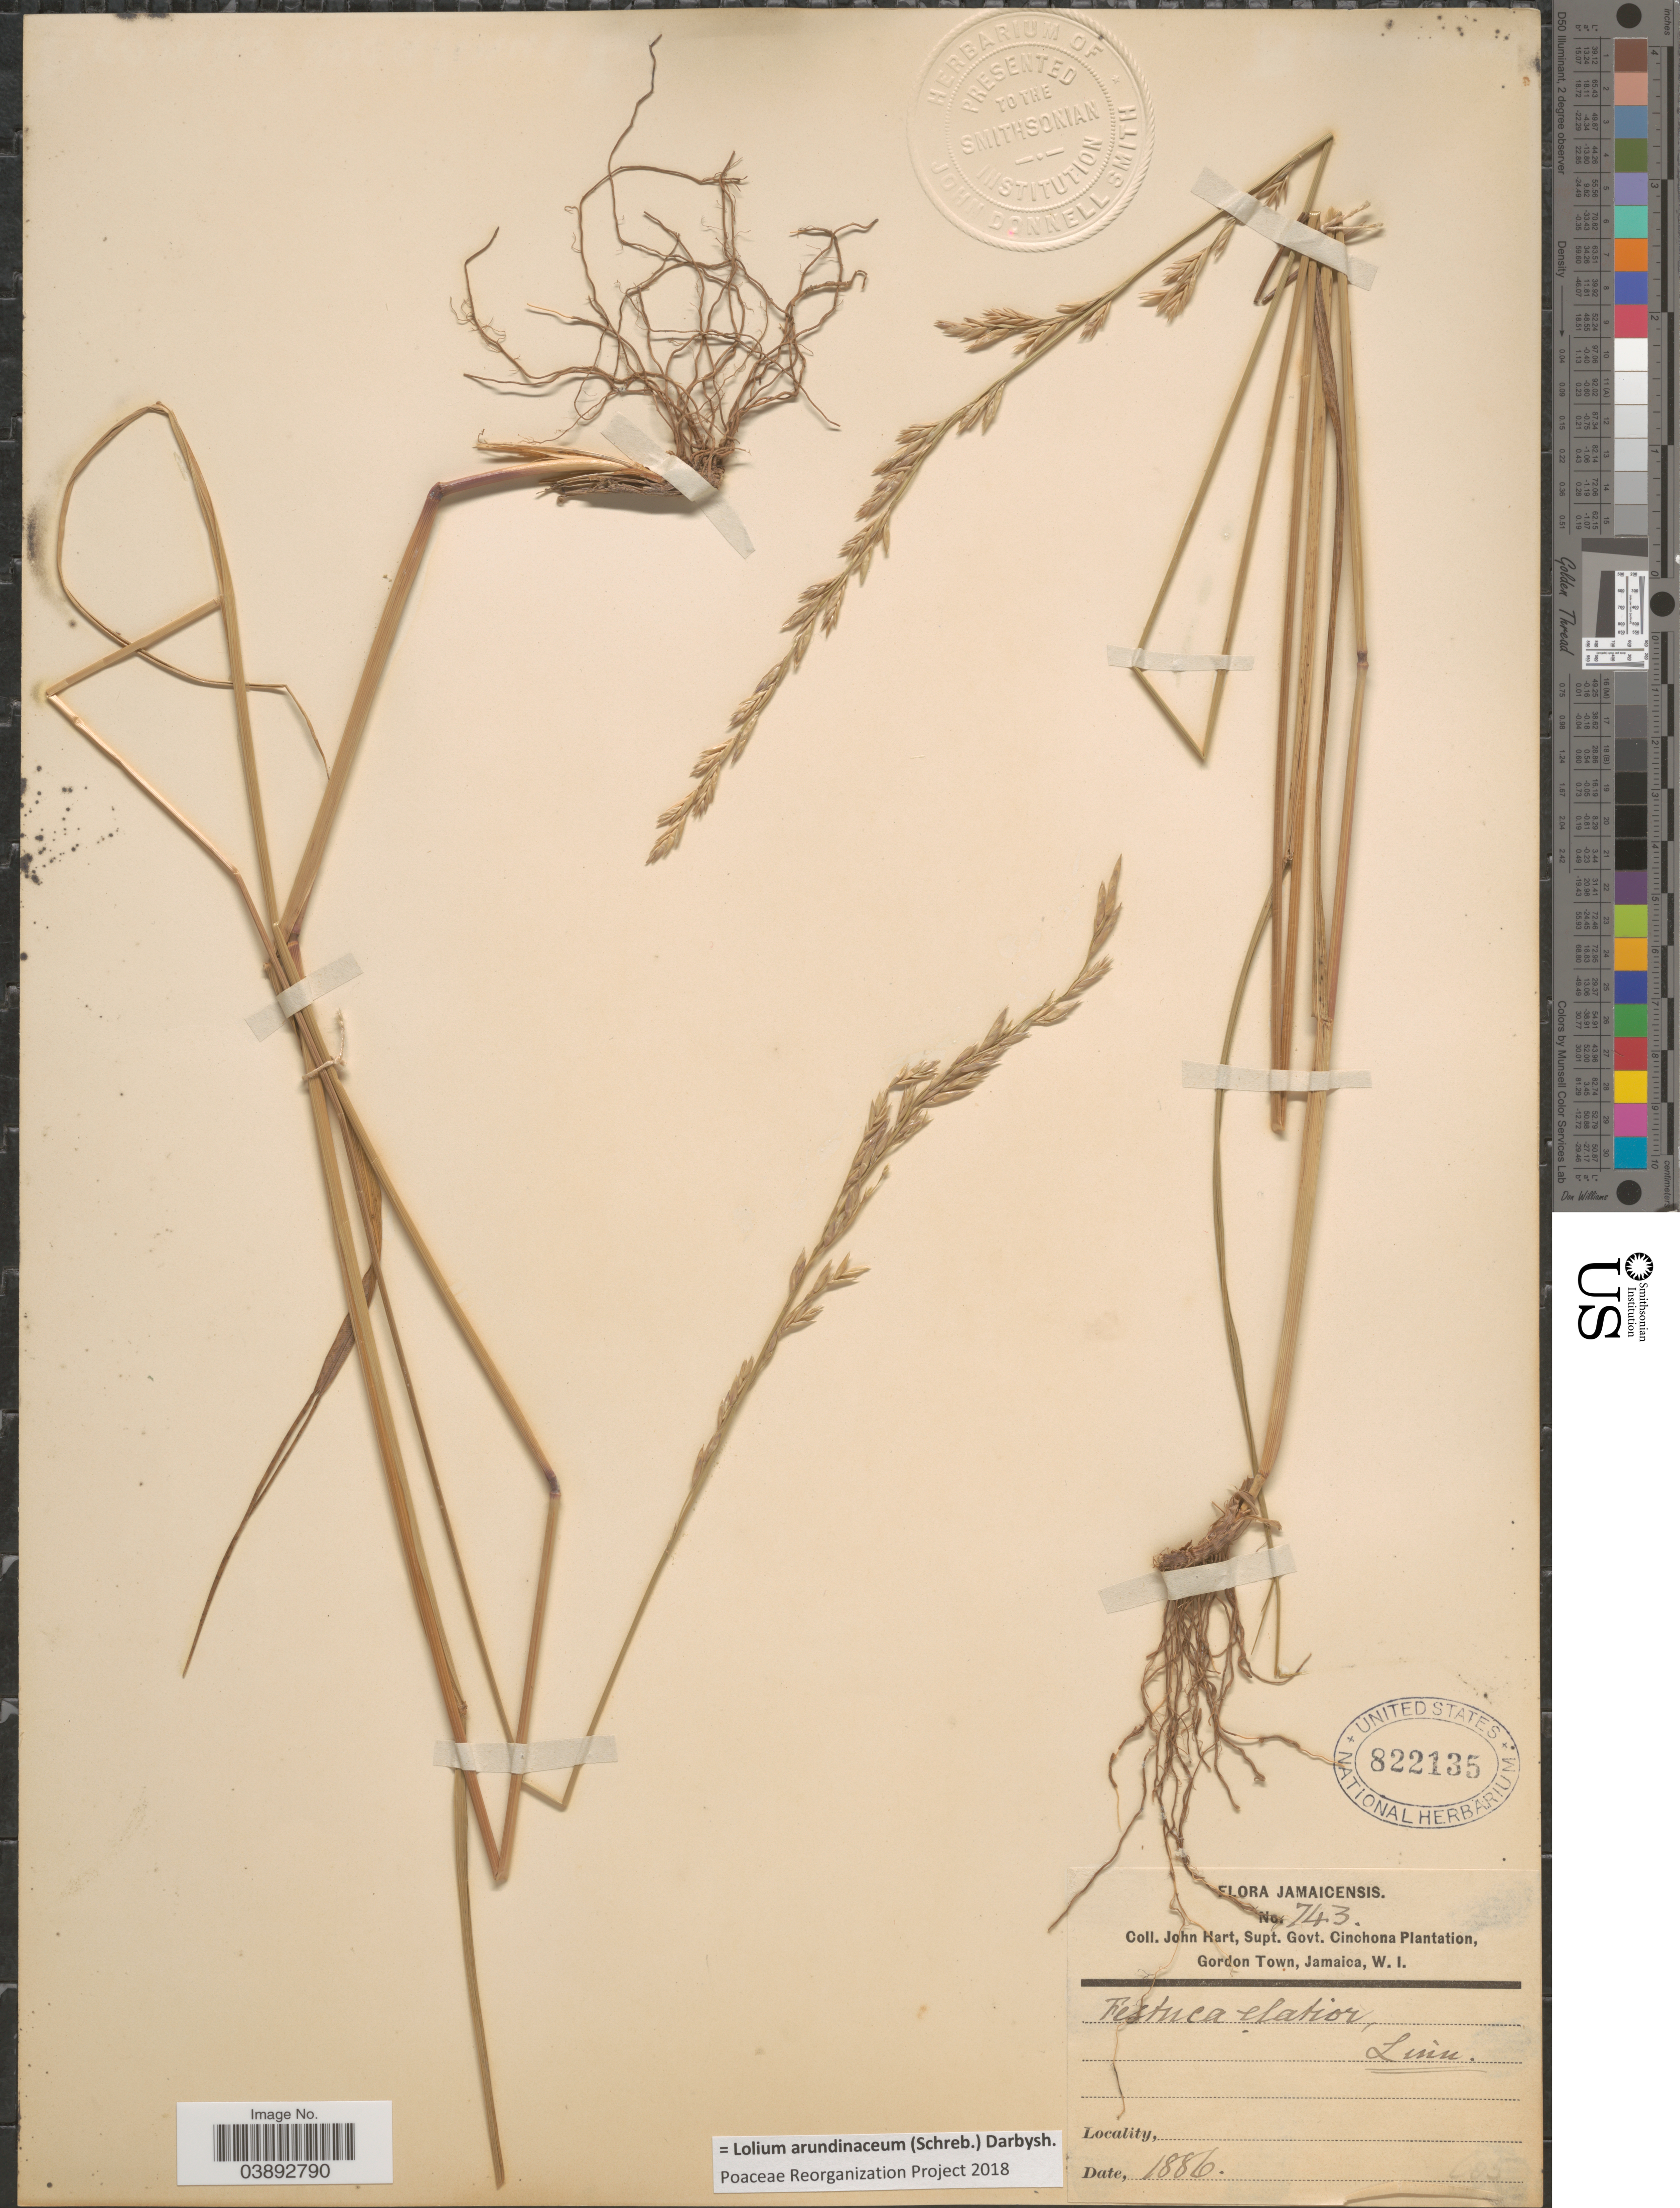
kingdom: Plantae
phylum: Tracheophyta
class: Liliopsida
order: Poales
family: Poaceae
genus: Lolium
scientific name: Lolium arundinaceum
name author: (Schreb.) Darbysh.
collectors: J. H. Hart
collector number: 743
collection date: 1886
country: Jamaica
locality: Jamaicensis.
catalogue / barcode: US 822135